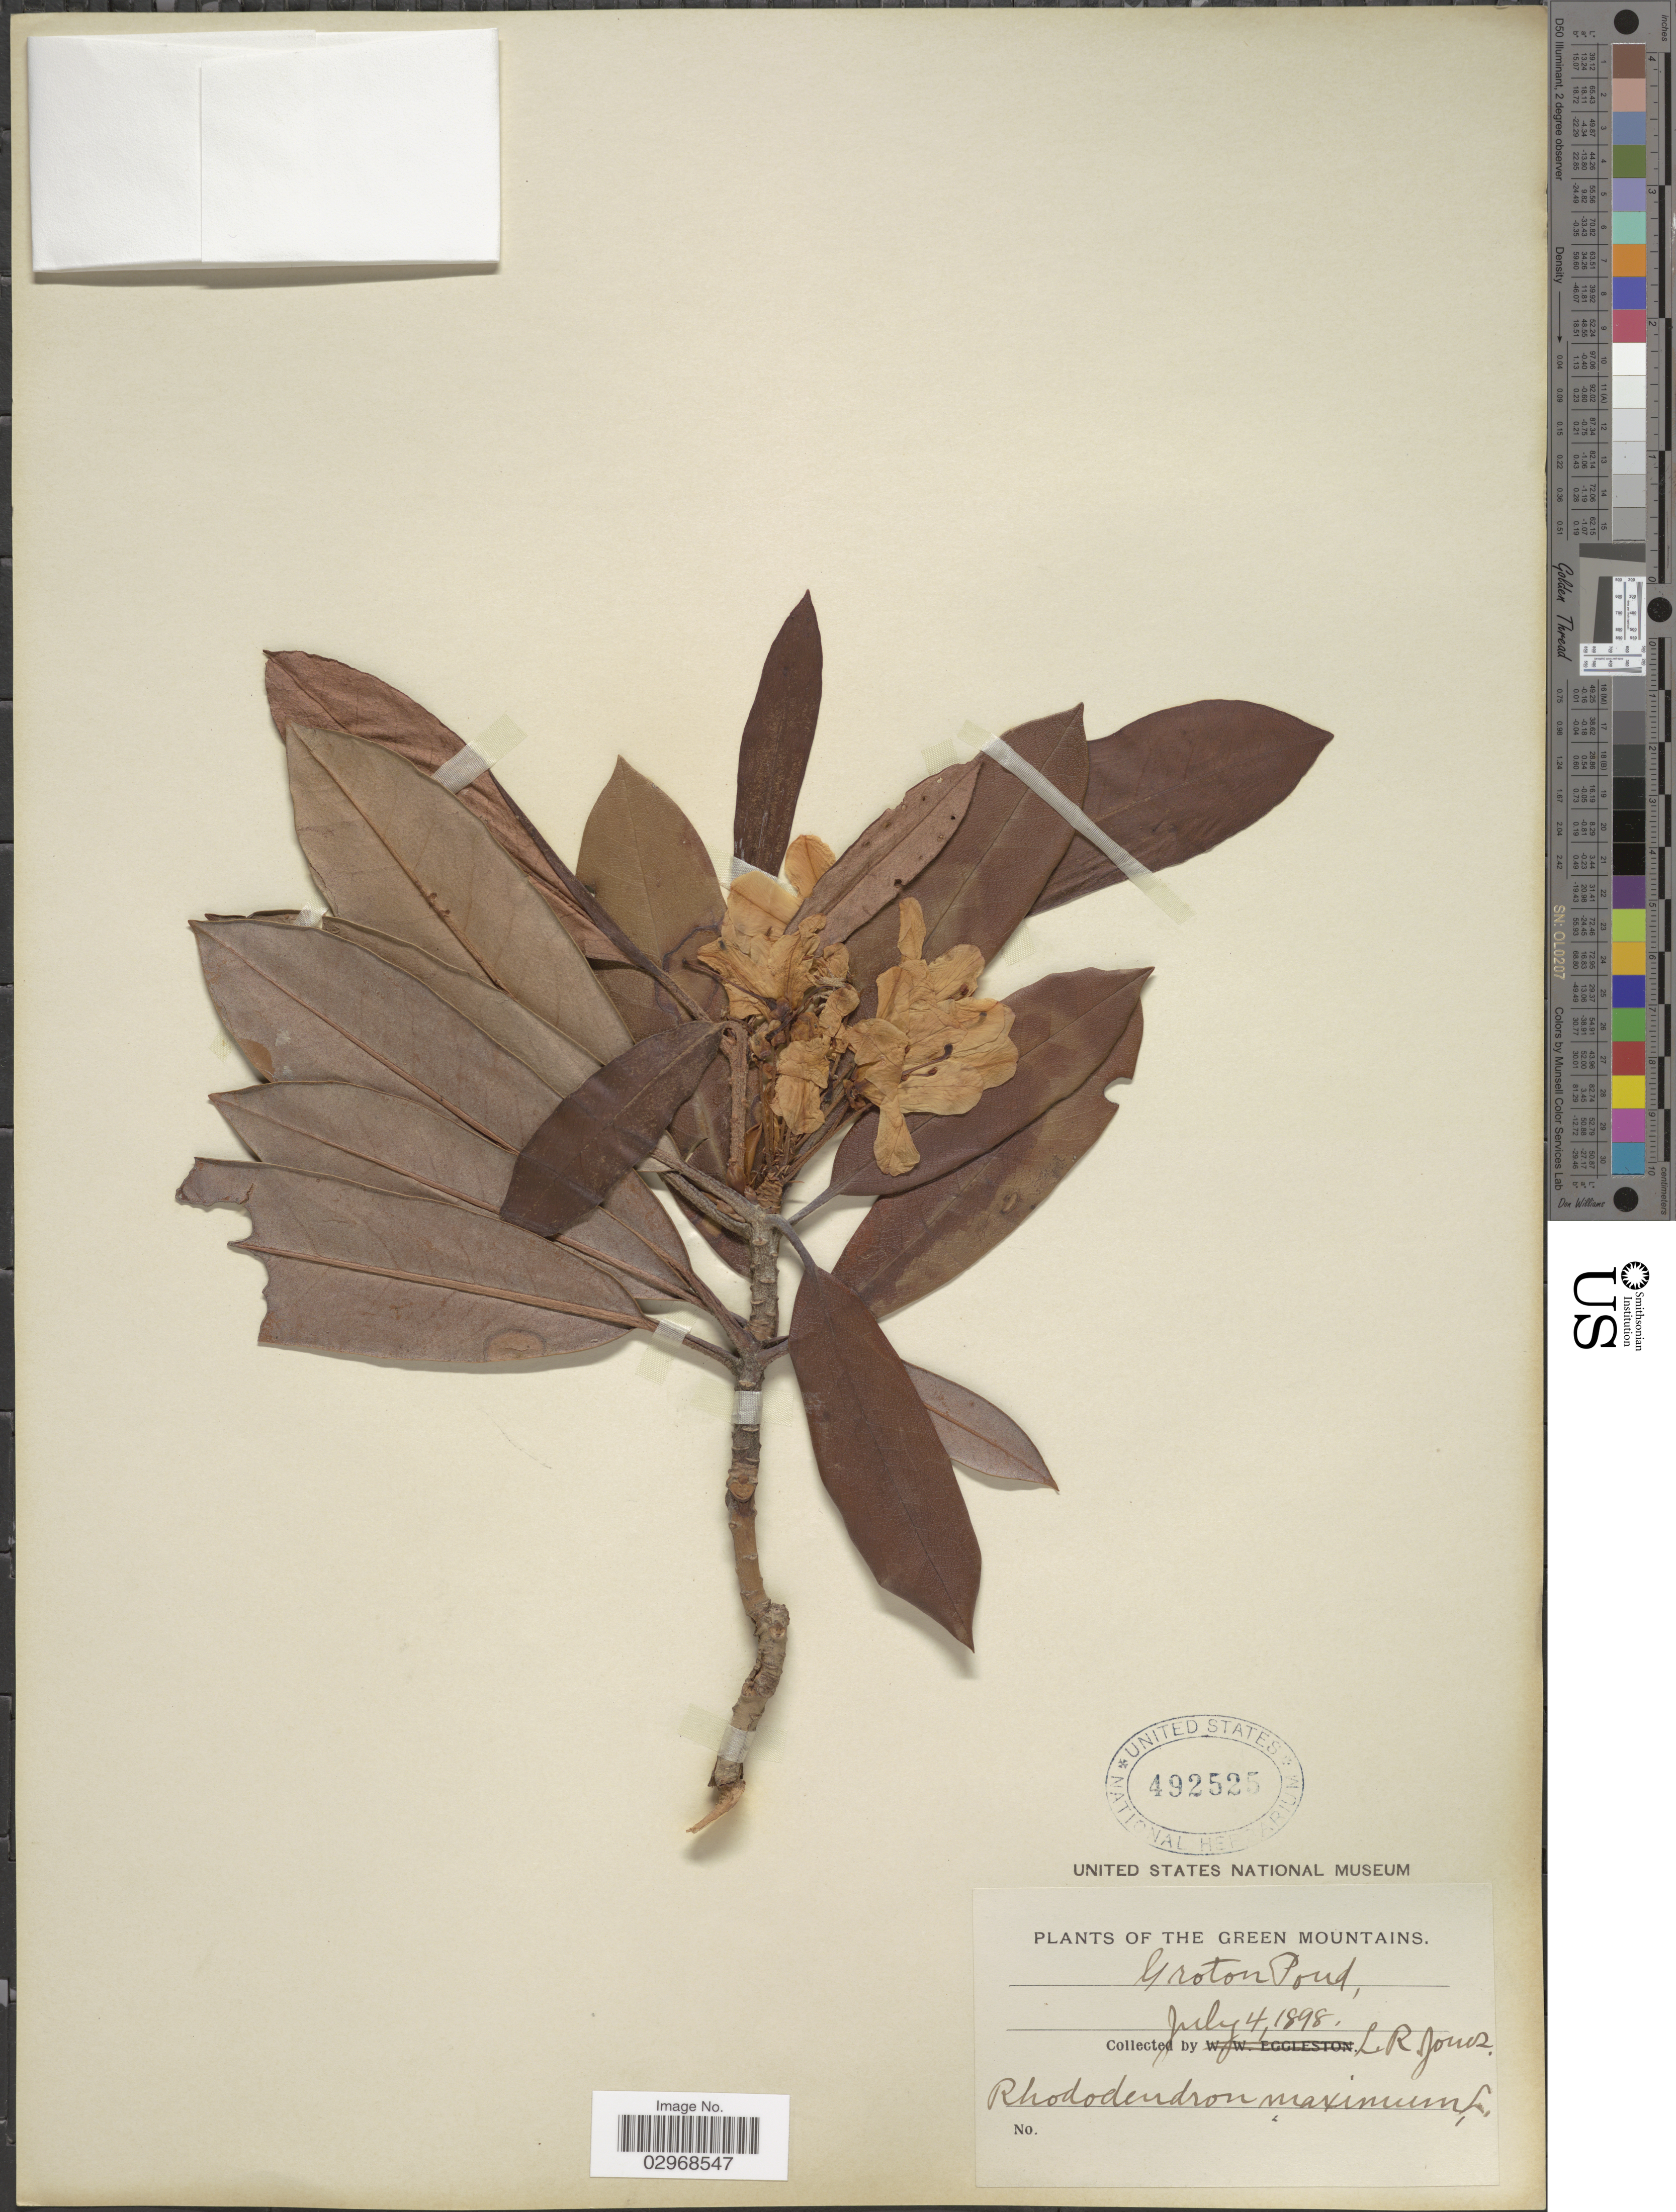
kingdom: Plantae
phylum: Tracheophyta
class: Magnoliopsida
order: Ericales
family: Ericaceae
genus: Rhododendron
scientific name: Rhododendron maximum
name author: L.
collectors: L. R. Jones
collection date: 1898-07-04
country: United States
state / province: Vermont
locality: The Green Mountains. Groton Pond.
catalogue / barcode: US 492525